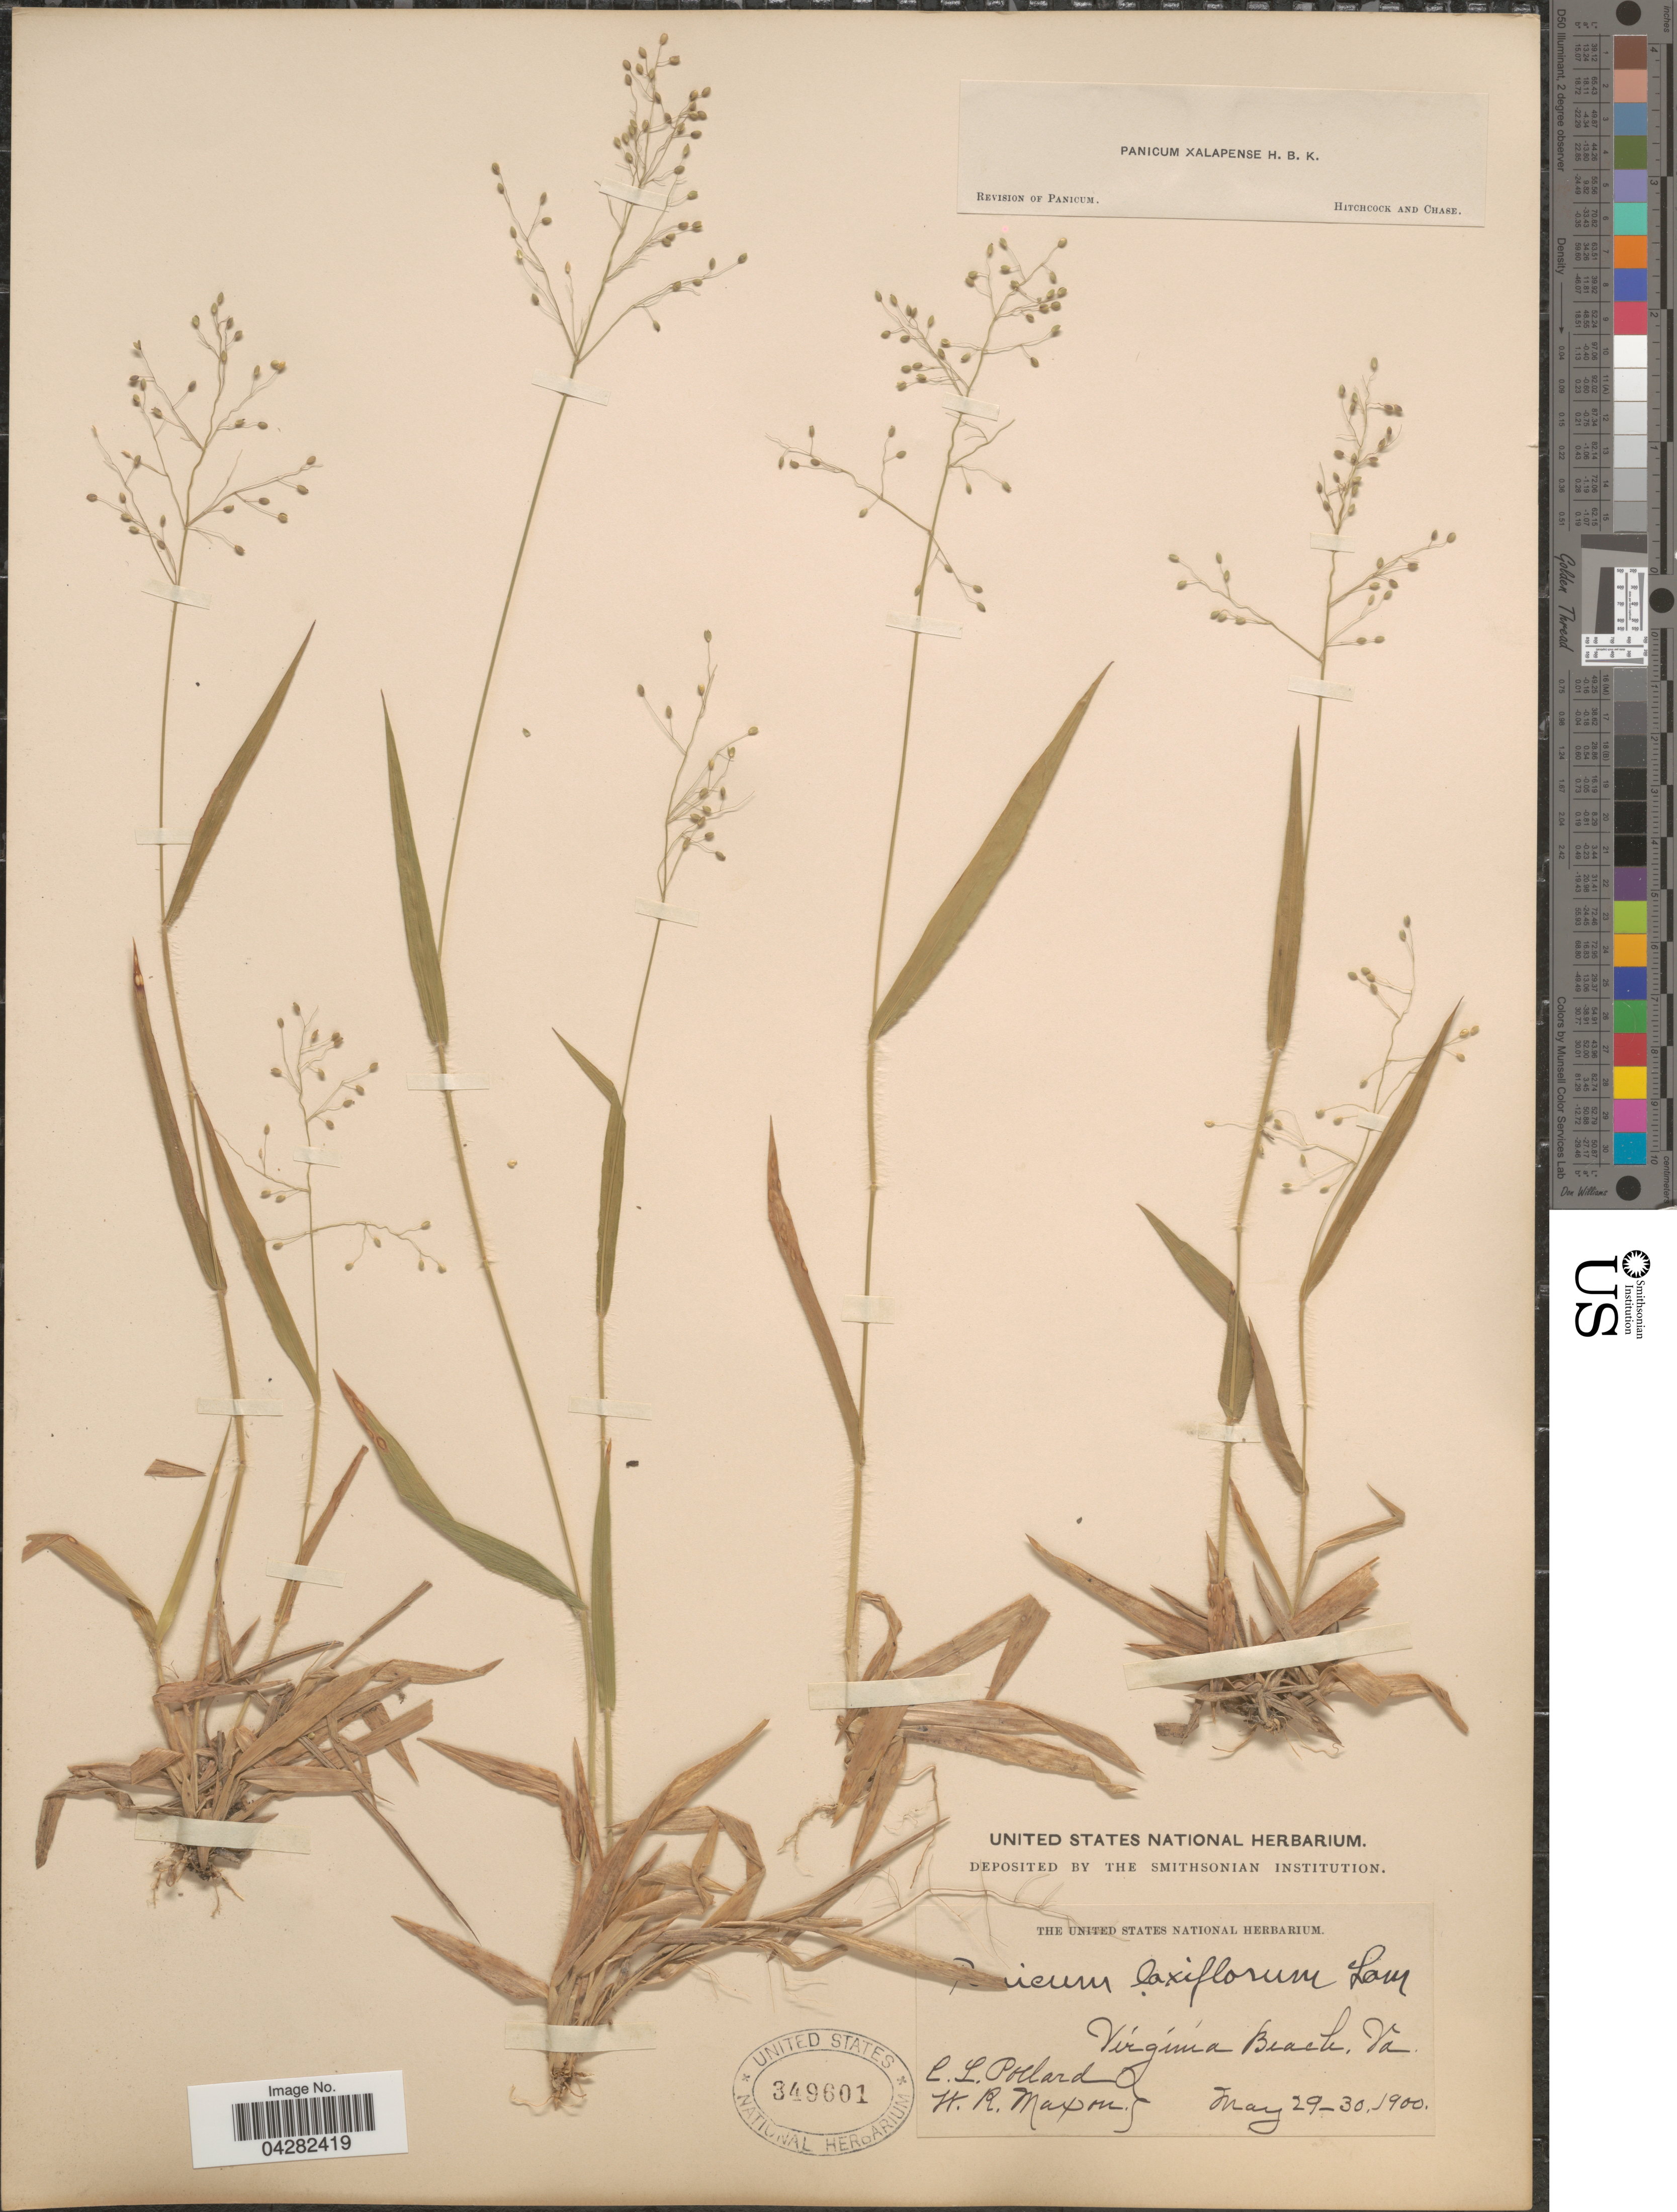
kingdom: Plantae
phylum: Tracheophyta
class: Liliopsida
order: Poales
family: Poaceae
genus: Dichanthelium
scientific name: Dichanthelium laxiflorum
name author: (Lam.) Gould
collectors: C. L. Pollard & W. R. Maxon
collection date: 1900-05-29/1900-05-30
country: United States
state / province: Virginia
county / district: City of Virginia Beach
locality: Virginia Beach.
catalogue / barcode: US 349601